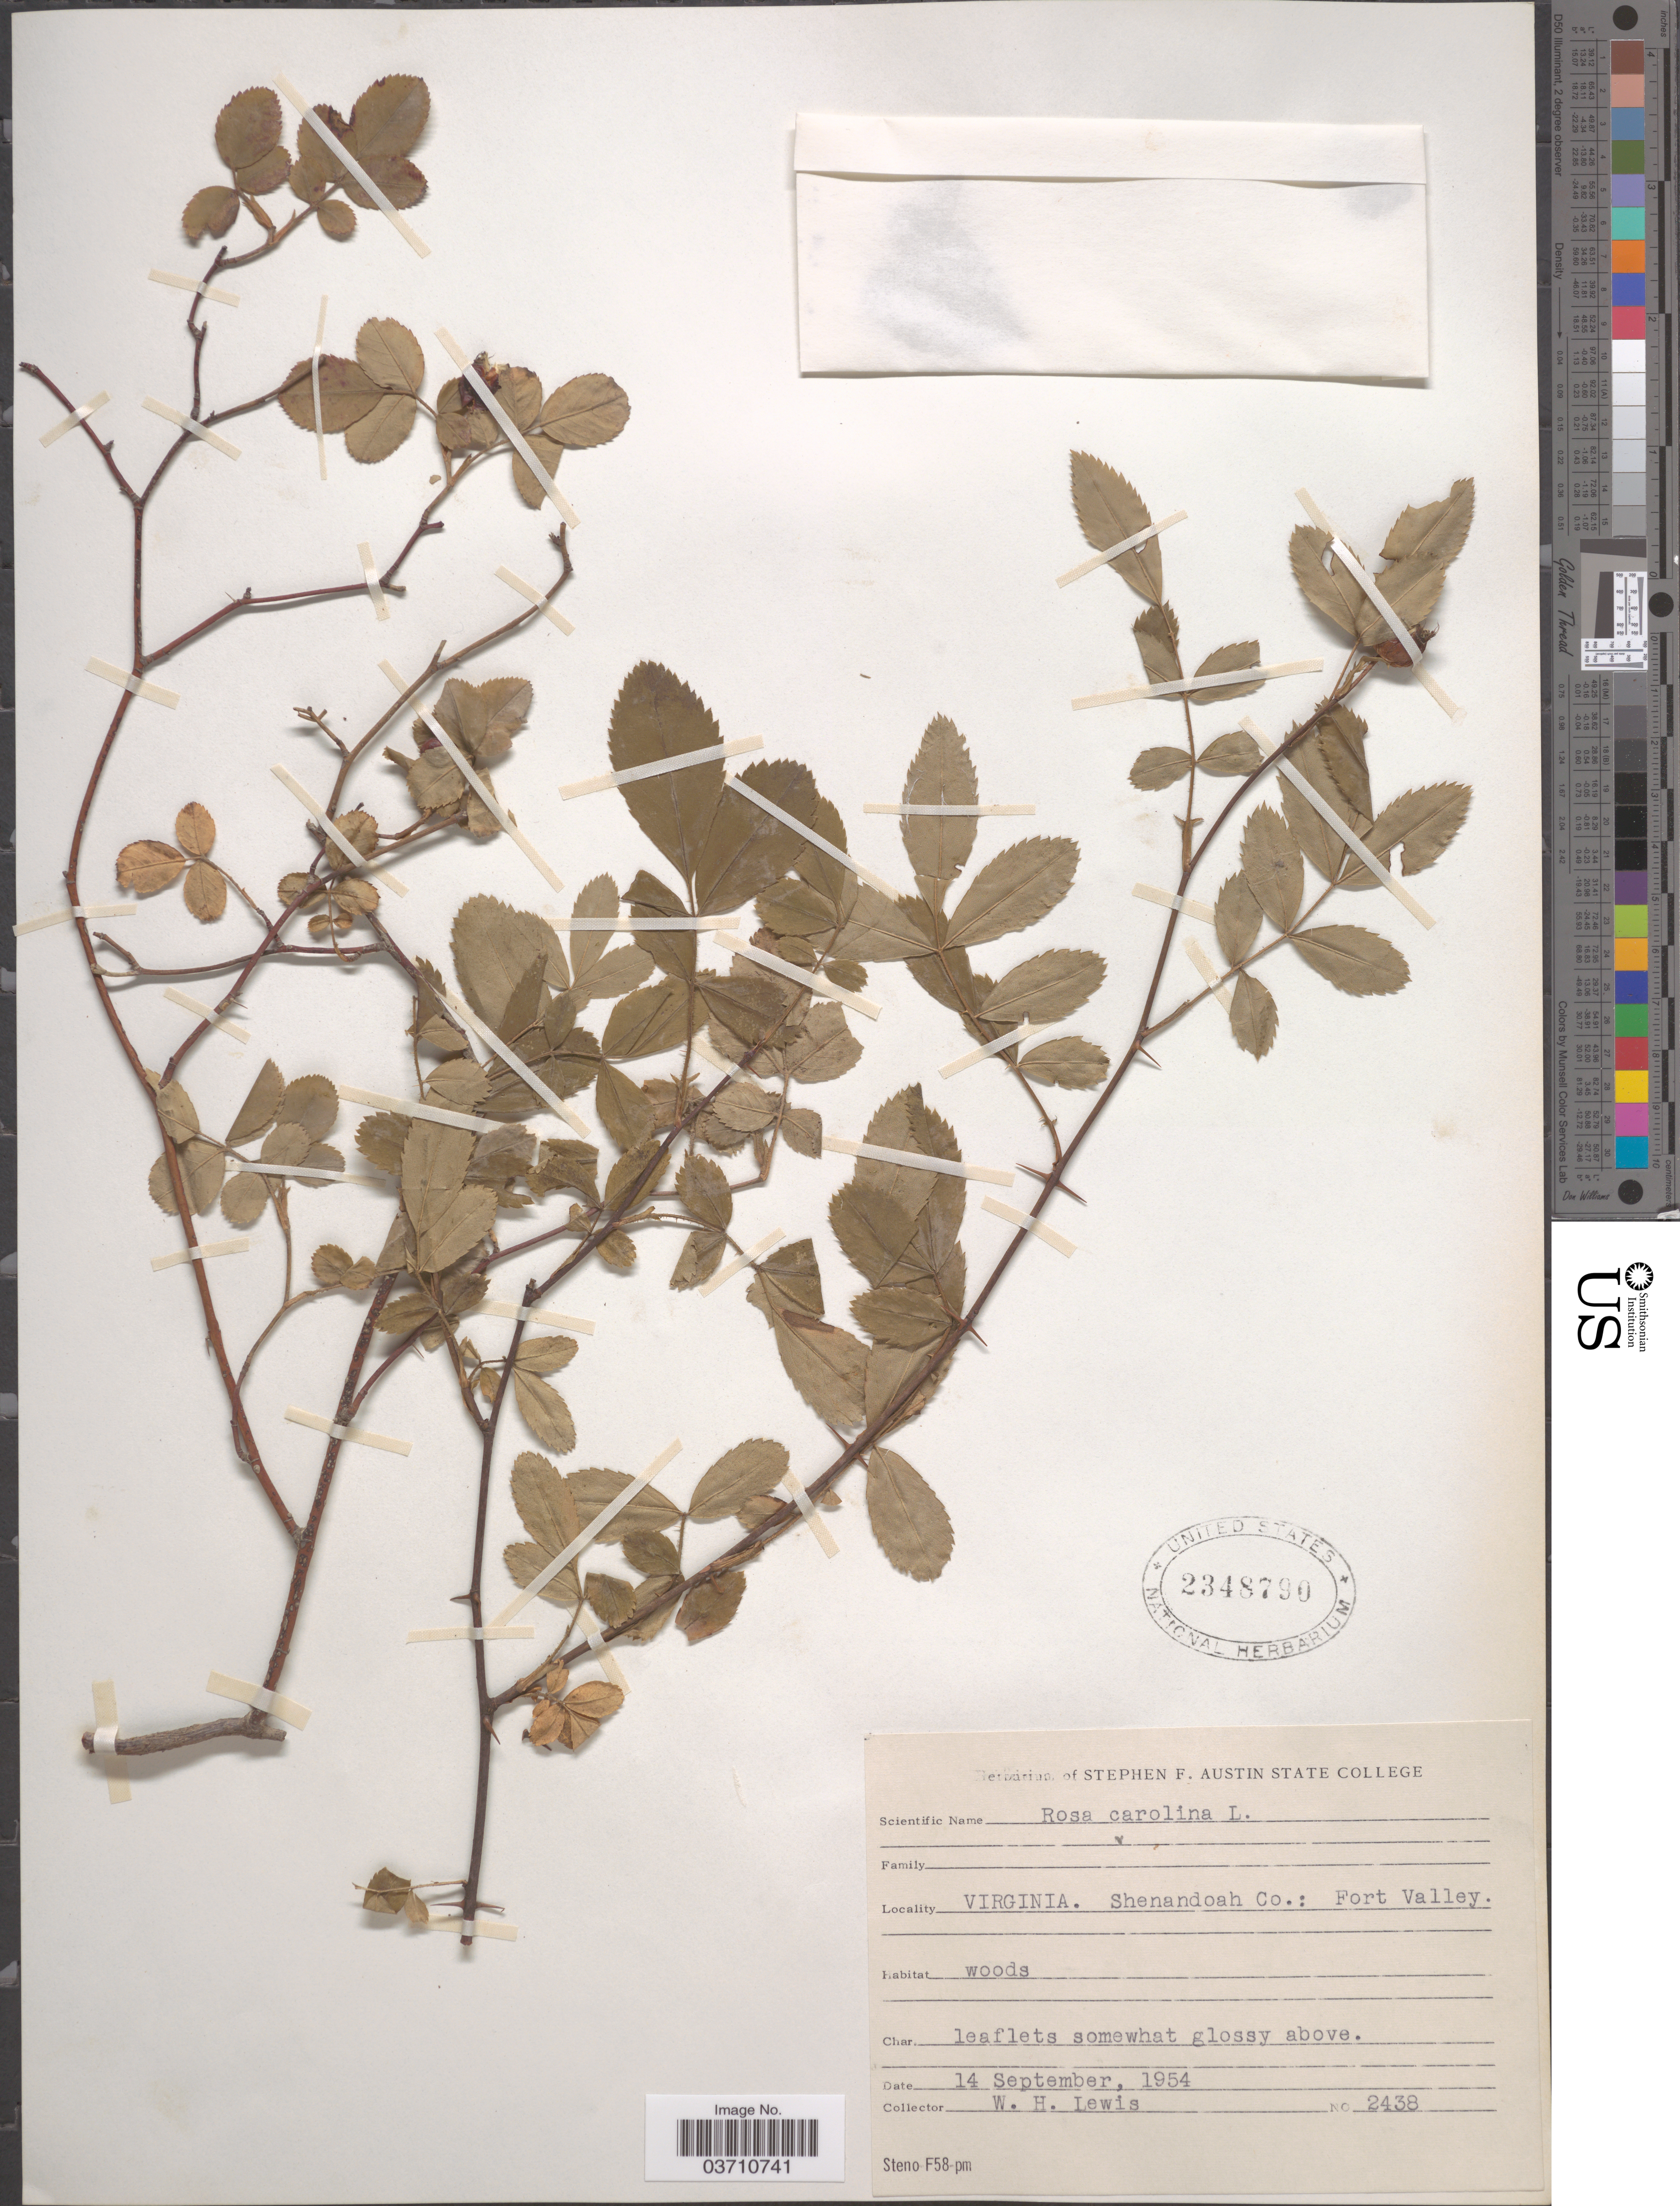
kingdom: Plantae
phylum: Tracheophyta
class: Magnoliopsida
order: Rosales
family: Rosaceae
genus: Rosa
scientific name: Rosa carolina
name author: L.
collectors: W. H. Lewis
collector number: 2438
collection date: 1954-09-14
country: United States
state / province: Virginia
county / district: Shenandoah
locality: Shenandoah Co.: Fort Valley.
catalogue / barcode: US 2348790